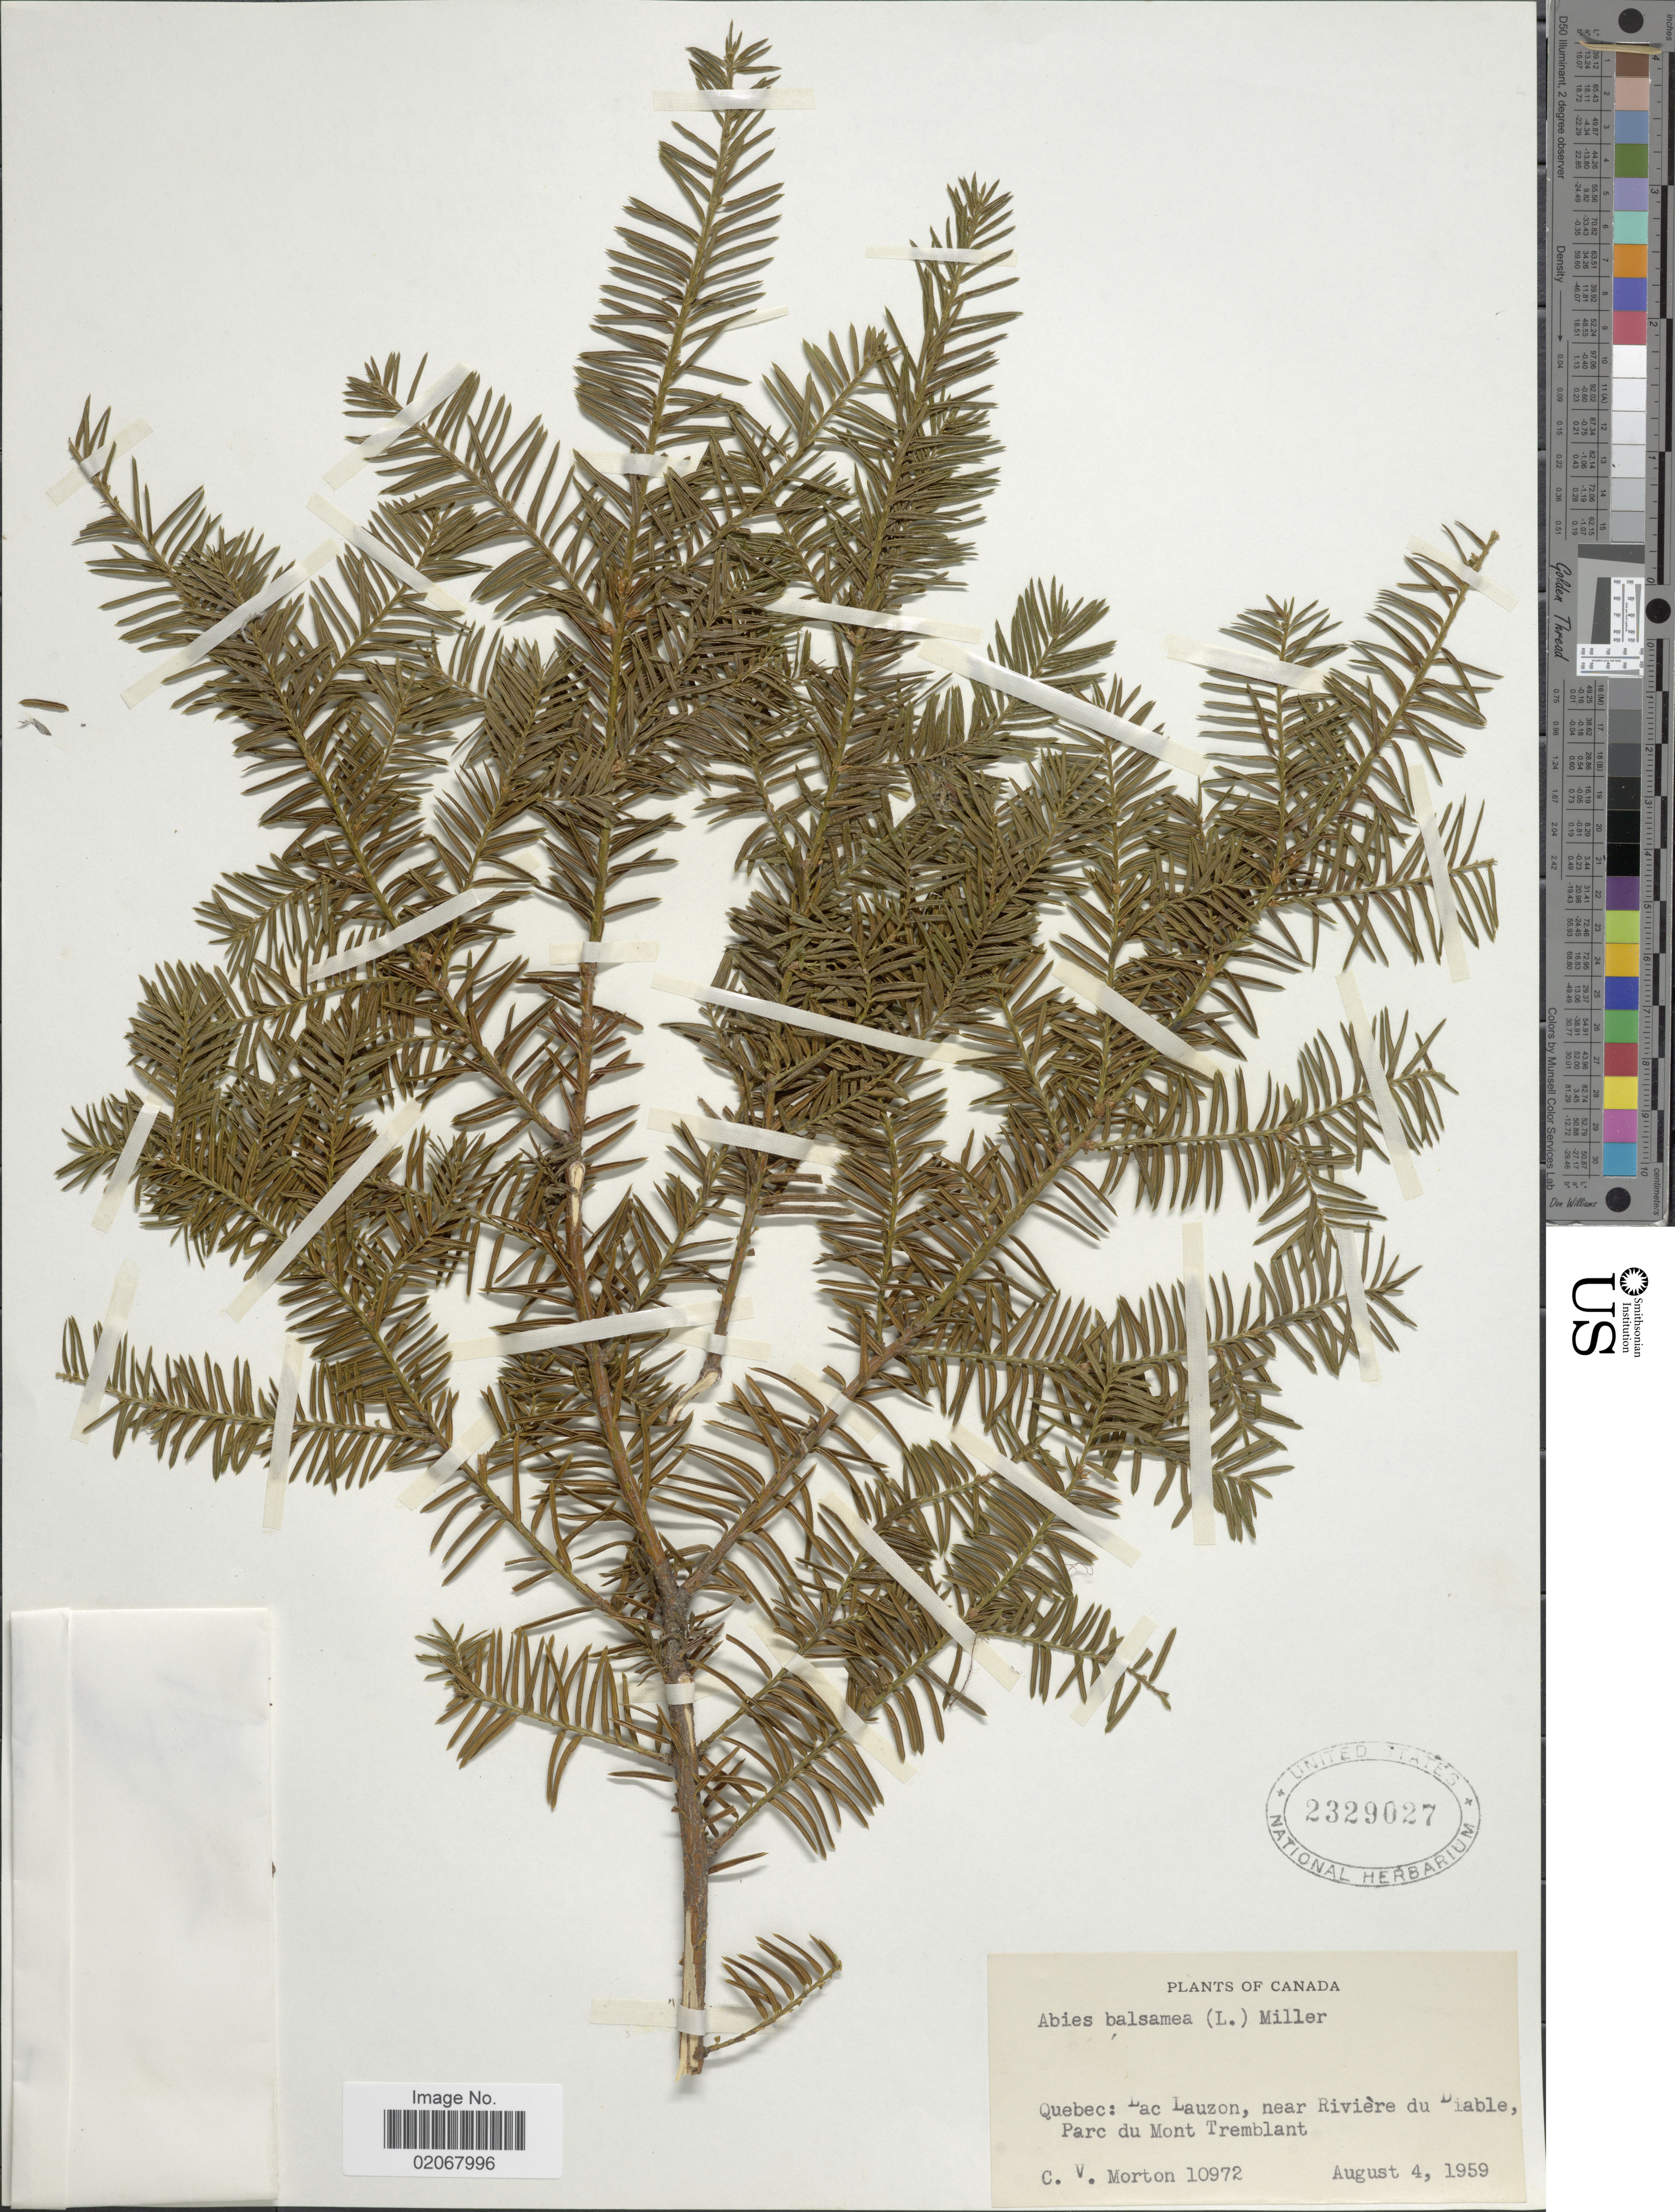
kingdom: Plantae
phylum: Tracheophyta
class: Pinopsida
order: Pinales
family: Pinaceae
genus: Abies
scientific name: Abies balsamea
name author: (L.) Mill.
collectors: C. V. Morton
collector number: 10972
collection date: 1959-08-04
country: Canada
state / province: Quebec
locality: La Lauzon, near Riviere du Diable, Parc du Mont Tremblandt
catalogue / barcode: US 2329027